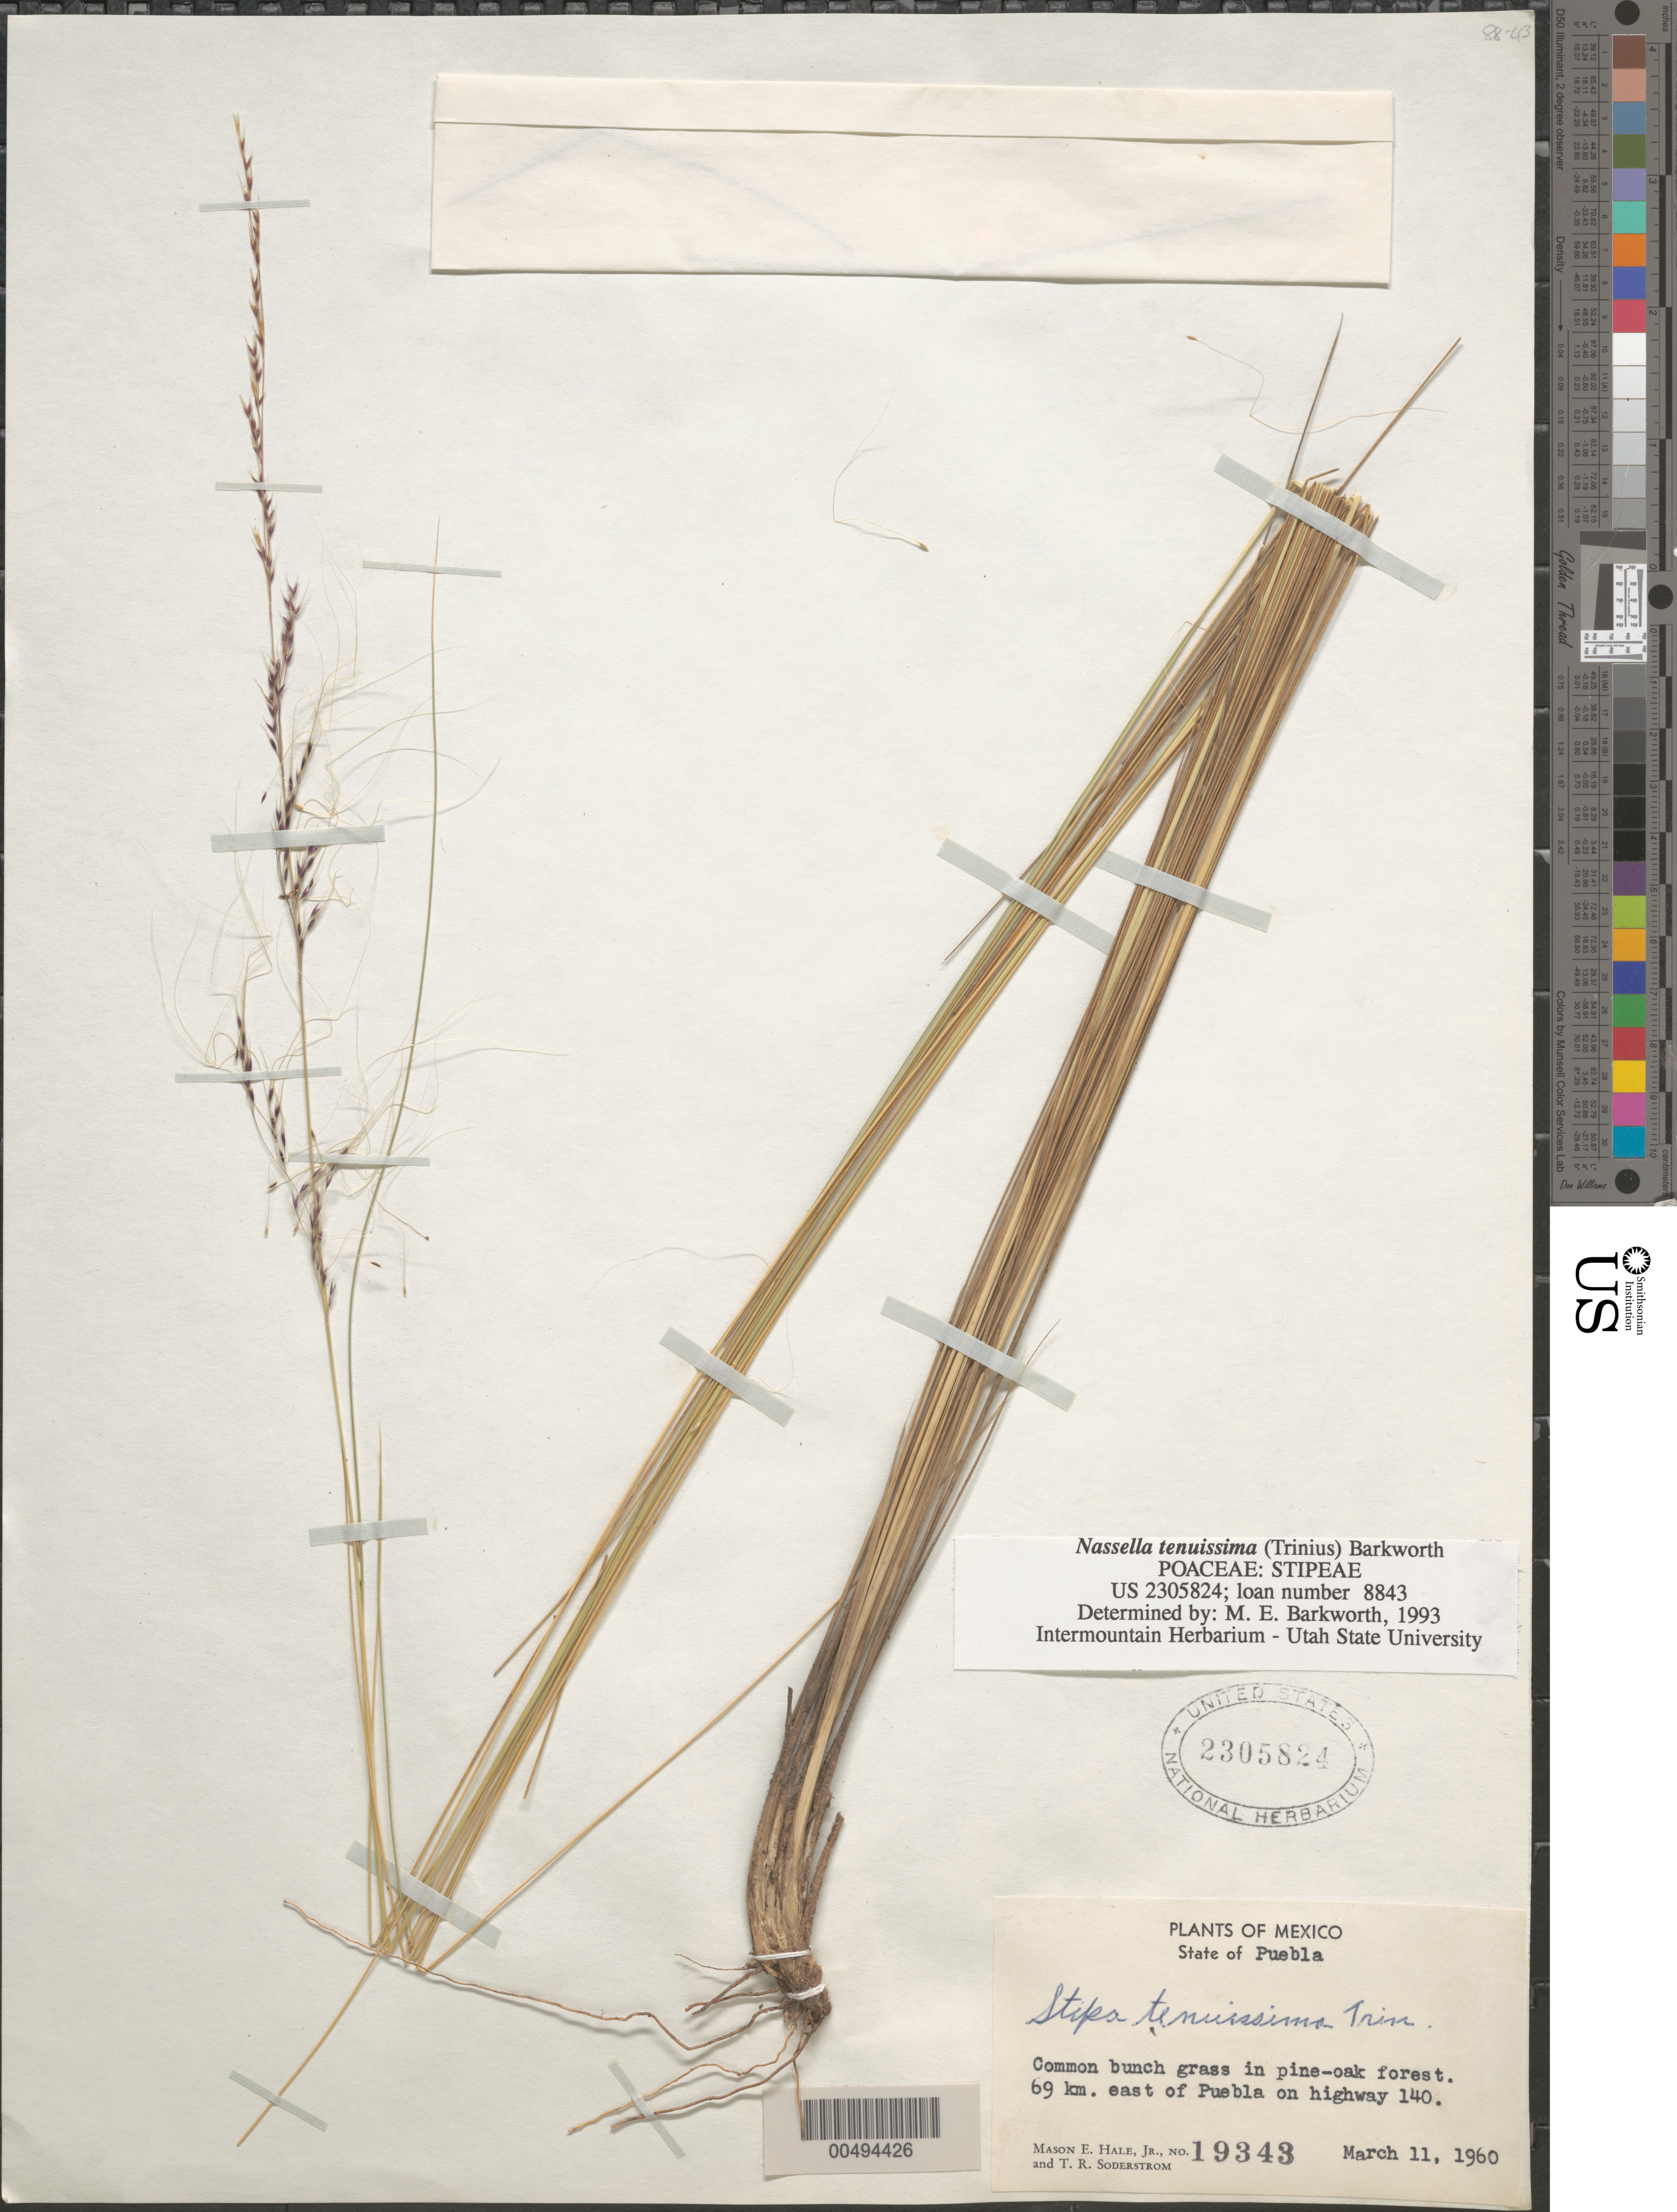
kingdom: Plantae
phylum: Tracheophyta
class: Liliopsida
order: Poales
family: Poaceae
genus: Nassella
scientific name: Nassella tenuissima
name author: (Trin.) Barkworth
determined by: Barkworth, M. E.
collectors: M. Hale & T. R. Soderstrom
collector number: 19343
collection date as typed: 11 Mar 1960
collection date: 1960-03-11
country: Mexico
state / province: Puebla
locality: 69 km E of Puebla on hwy 140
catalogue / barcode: US 2305824